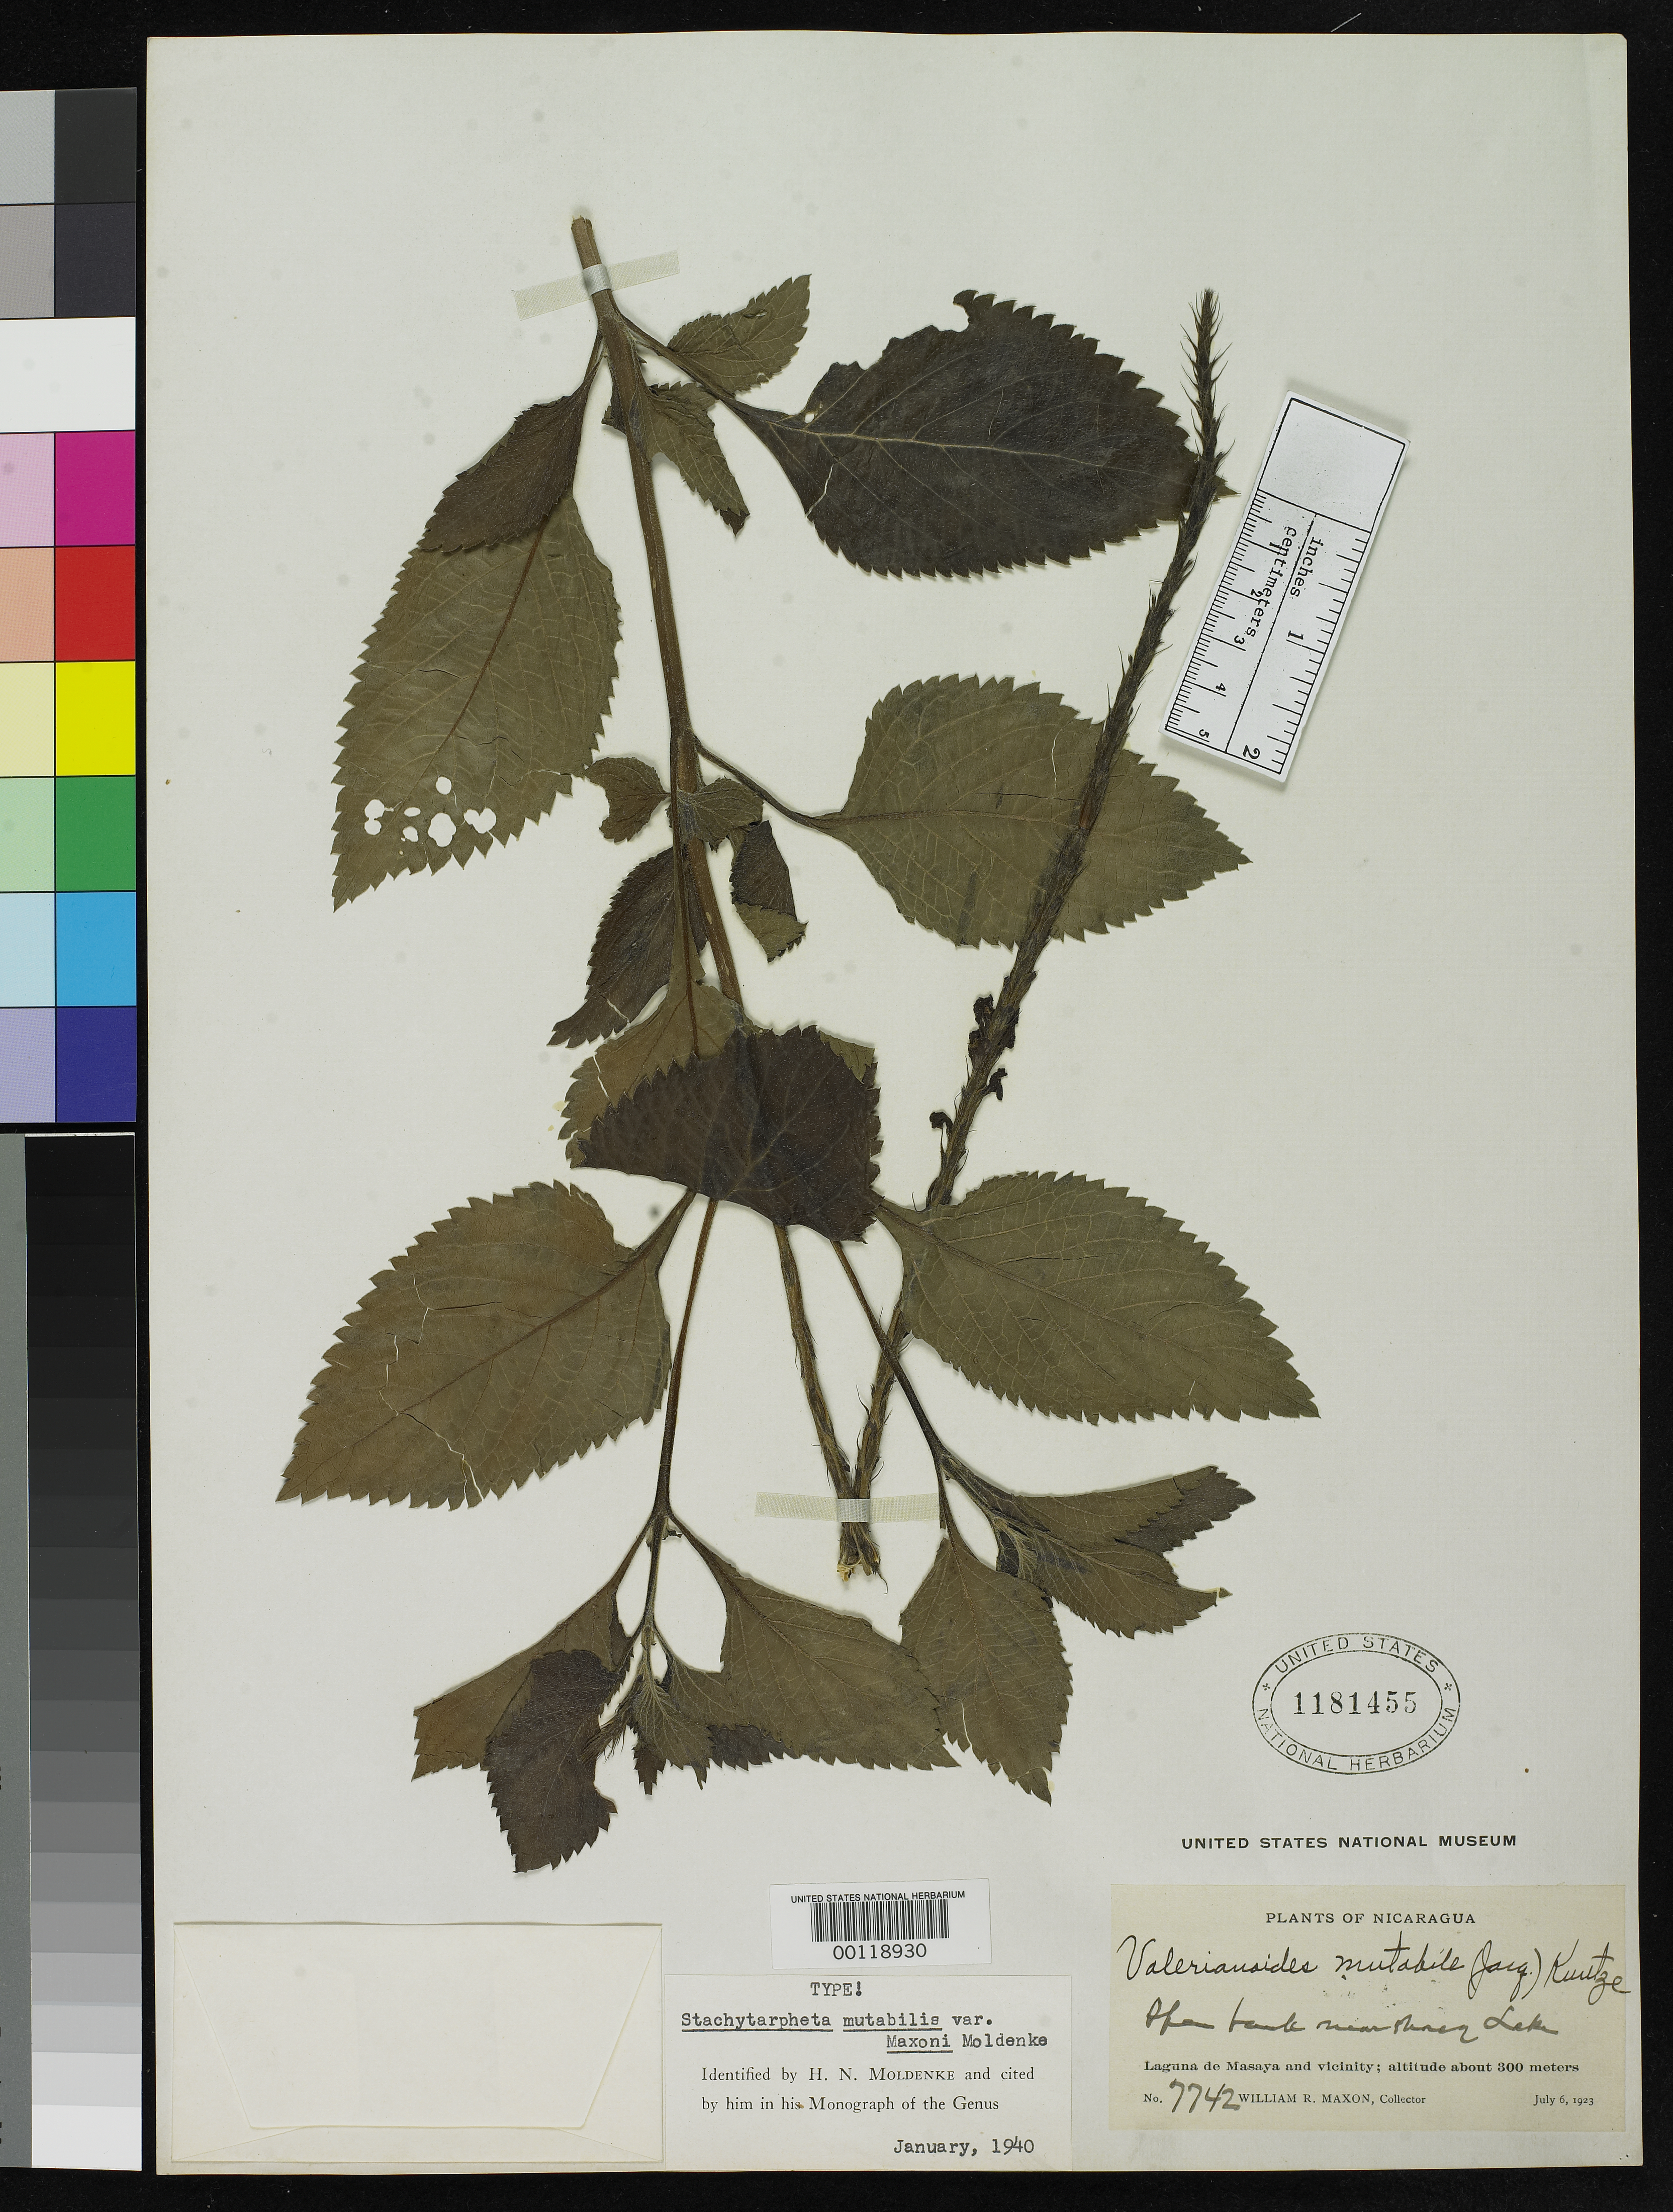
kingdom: Plantae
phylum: Tracheophyta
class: Magnoliopsida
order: Lamiales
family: Verbenaceae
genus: Stachytarpheta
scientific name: Stachytarpheta mutabilis var. maxonii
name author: Moldenke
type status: Holotype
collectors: W. R. Maxon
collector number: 7742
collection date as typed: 06 Jul 1923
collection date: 1923-07-06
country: Nicaragua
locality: Laugna de Masaya.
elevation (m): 300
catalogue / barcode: US 1181455